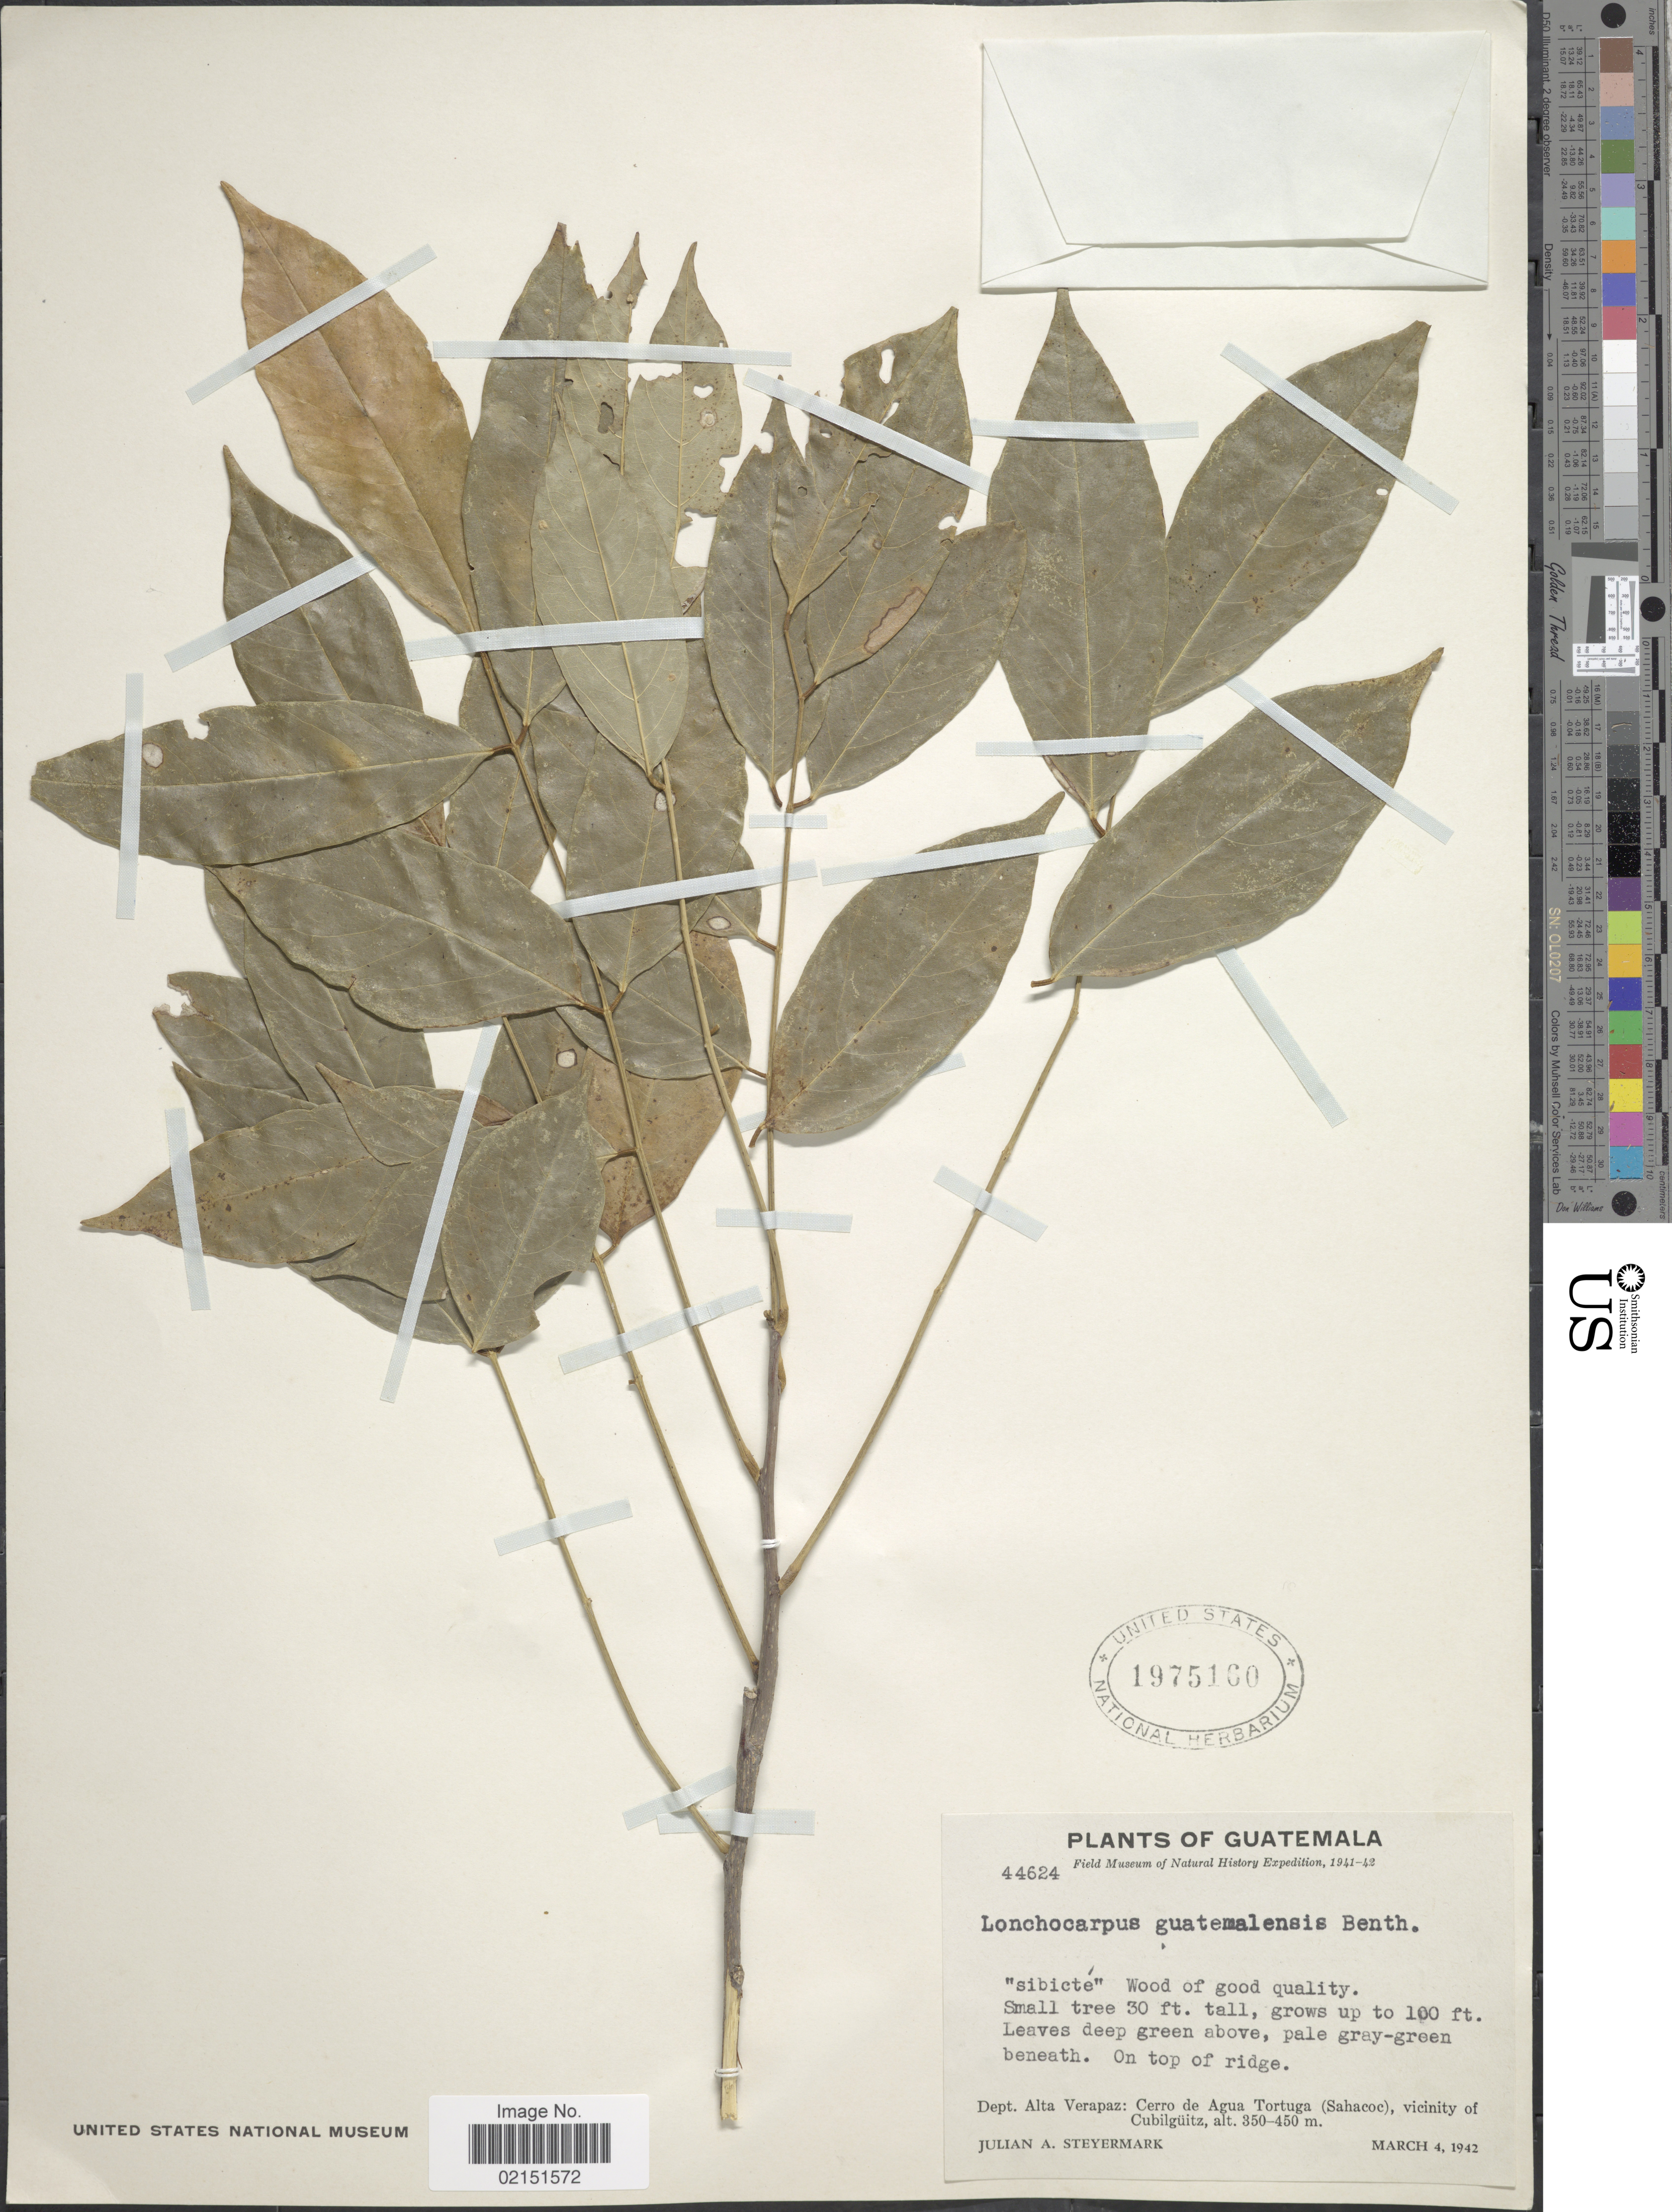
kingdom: Plantae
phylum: Tracheophyta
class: Magnoliopsida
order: Fabales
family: Fabaceae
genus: Lonchocarpus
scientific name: Lonchocarpus guatemalensis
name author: Benth.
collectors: J. Steyermark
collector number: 44624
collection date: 1942-03-04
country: Guatemala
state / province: Alta Verapaz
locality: Dept. Alta Verapaz: Cerro de Agua Tortuga (Sahacoc), vicinity of Cubilguitz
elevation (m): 350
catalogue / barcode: US 1975160